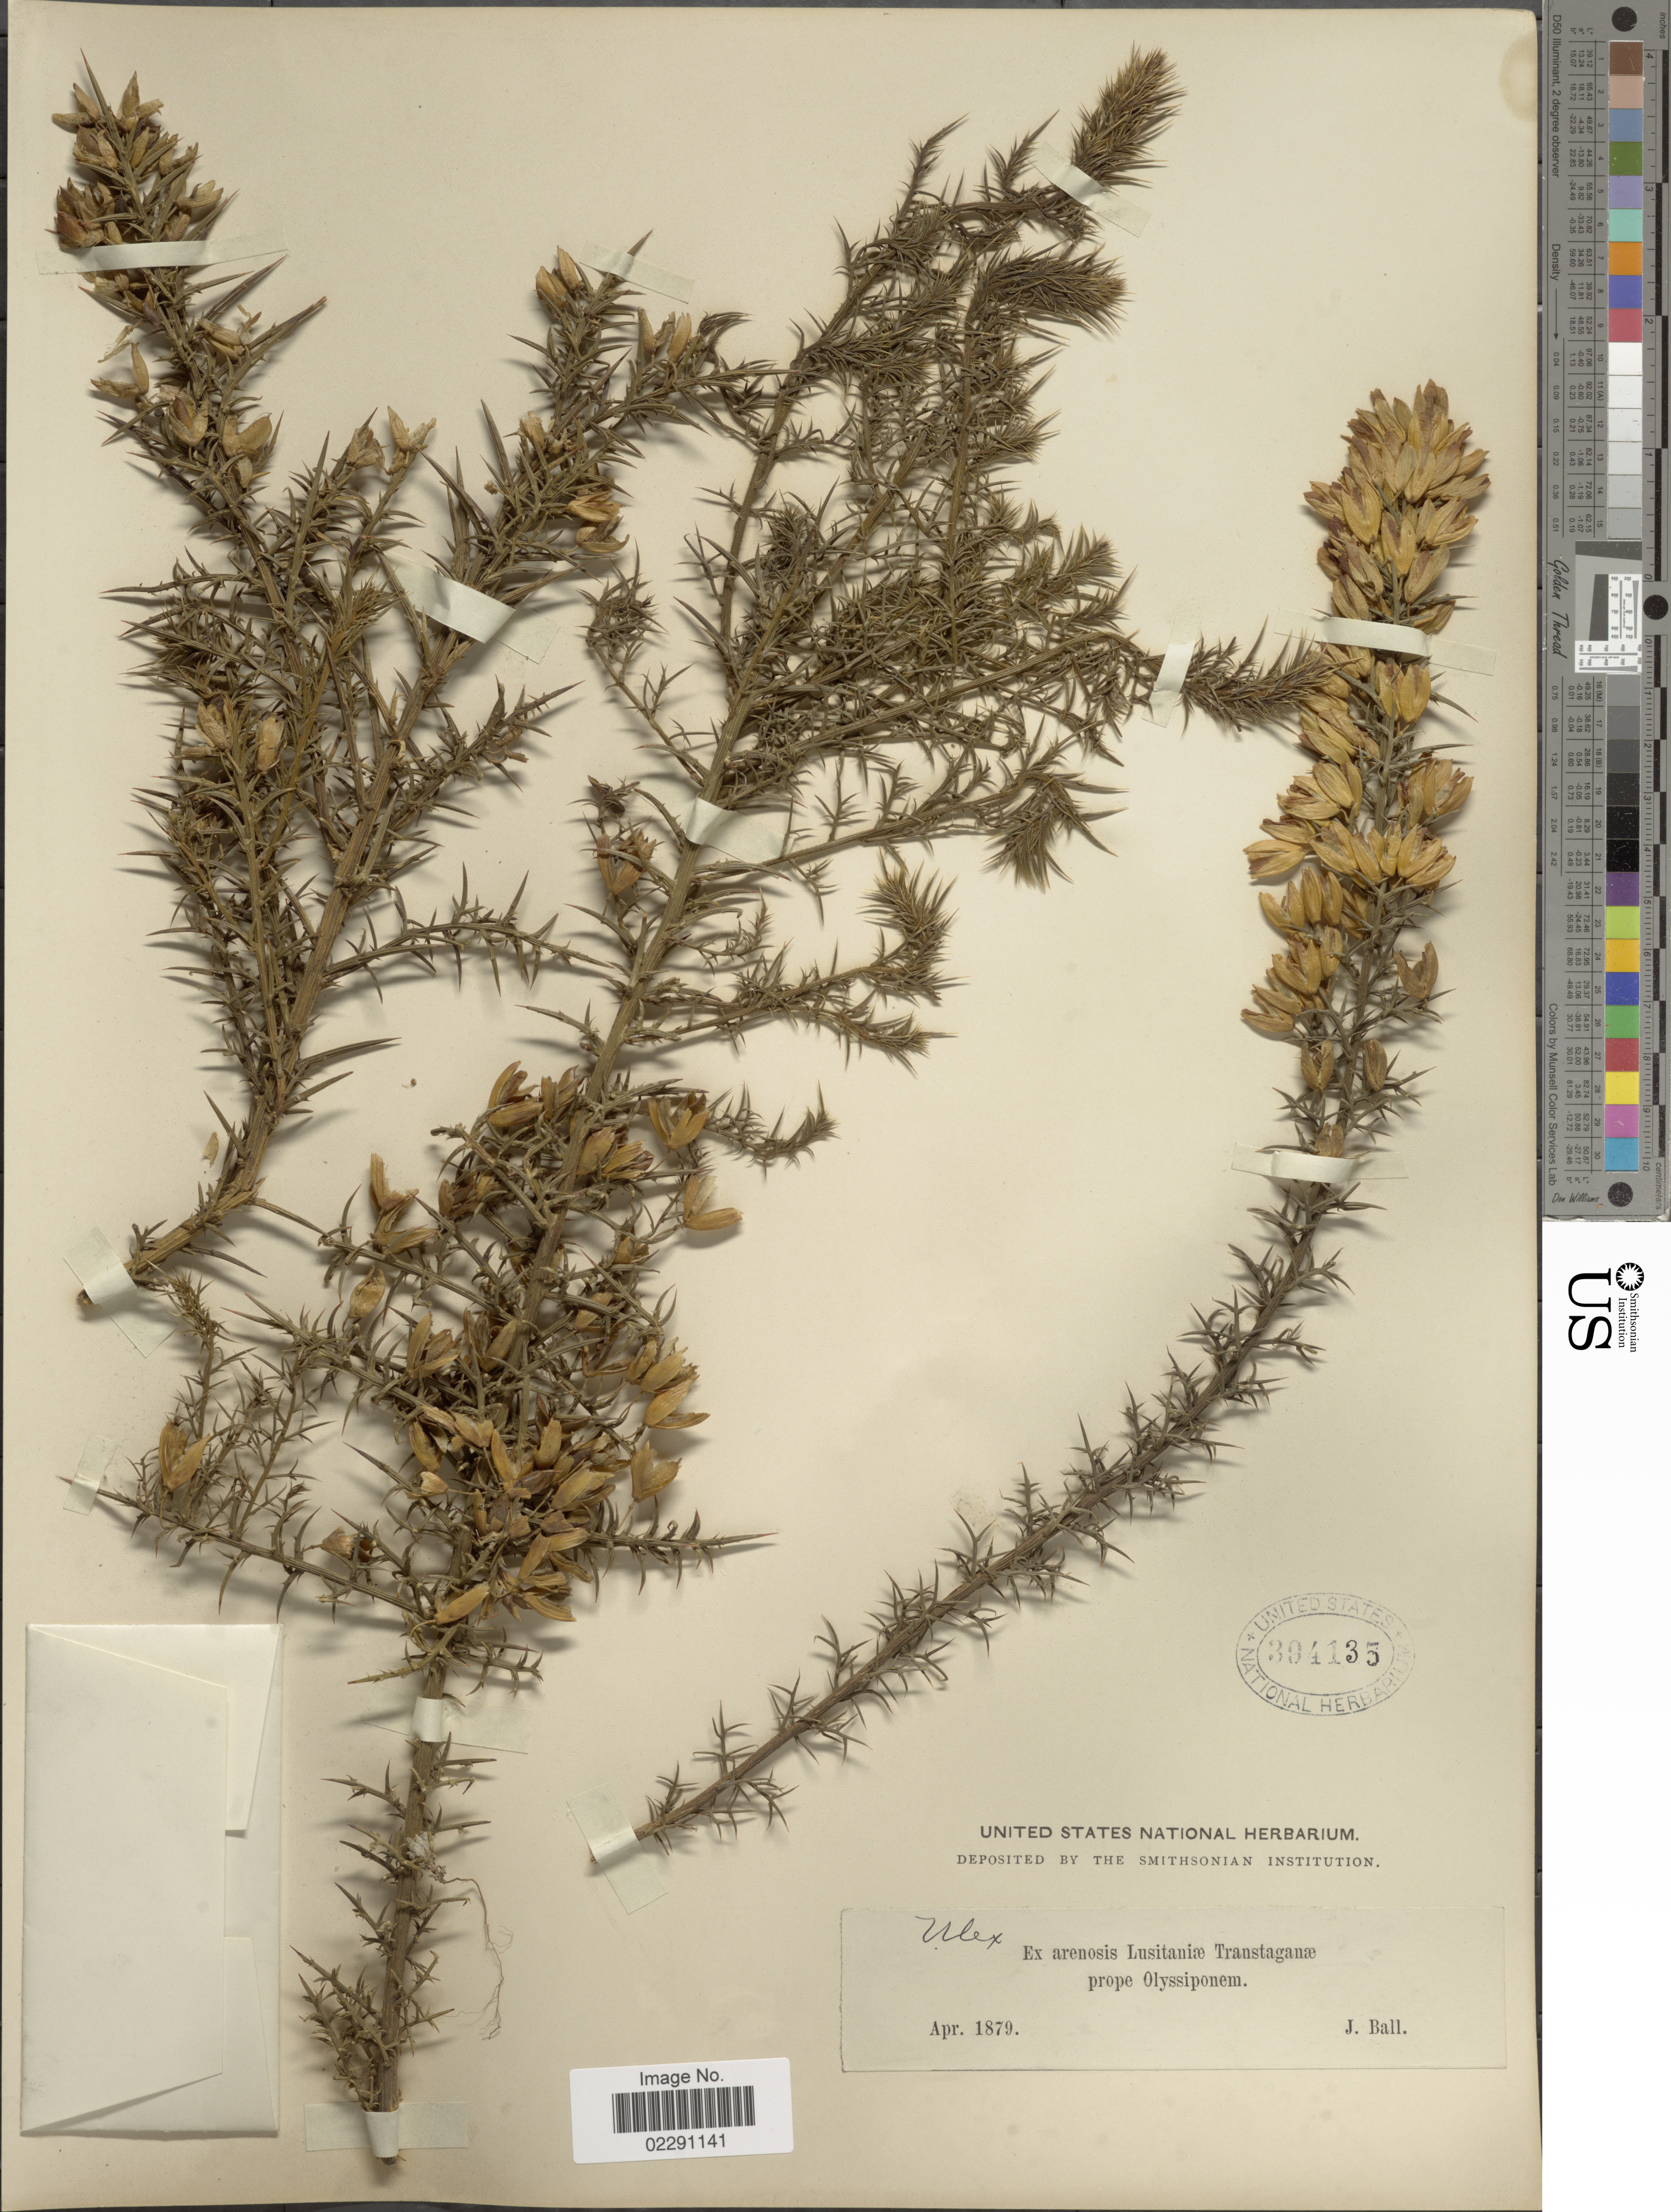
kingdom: Plantae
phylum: Tracheophyta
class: Magnoliopsida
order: Fabales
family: Fabaceae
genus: Ulex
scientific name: Ulex sp.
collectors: J. Ball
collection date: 1879-04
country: Portugal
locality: Lusitaniae Transtaganae, prope Olyssiponem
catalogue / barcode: US 394135